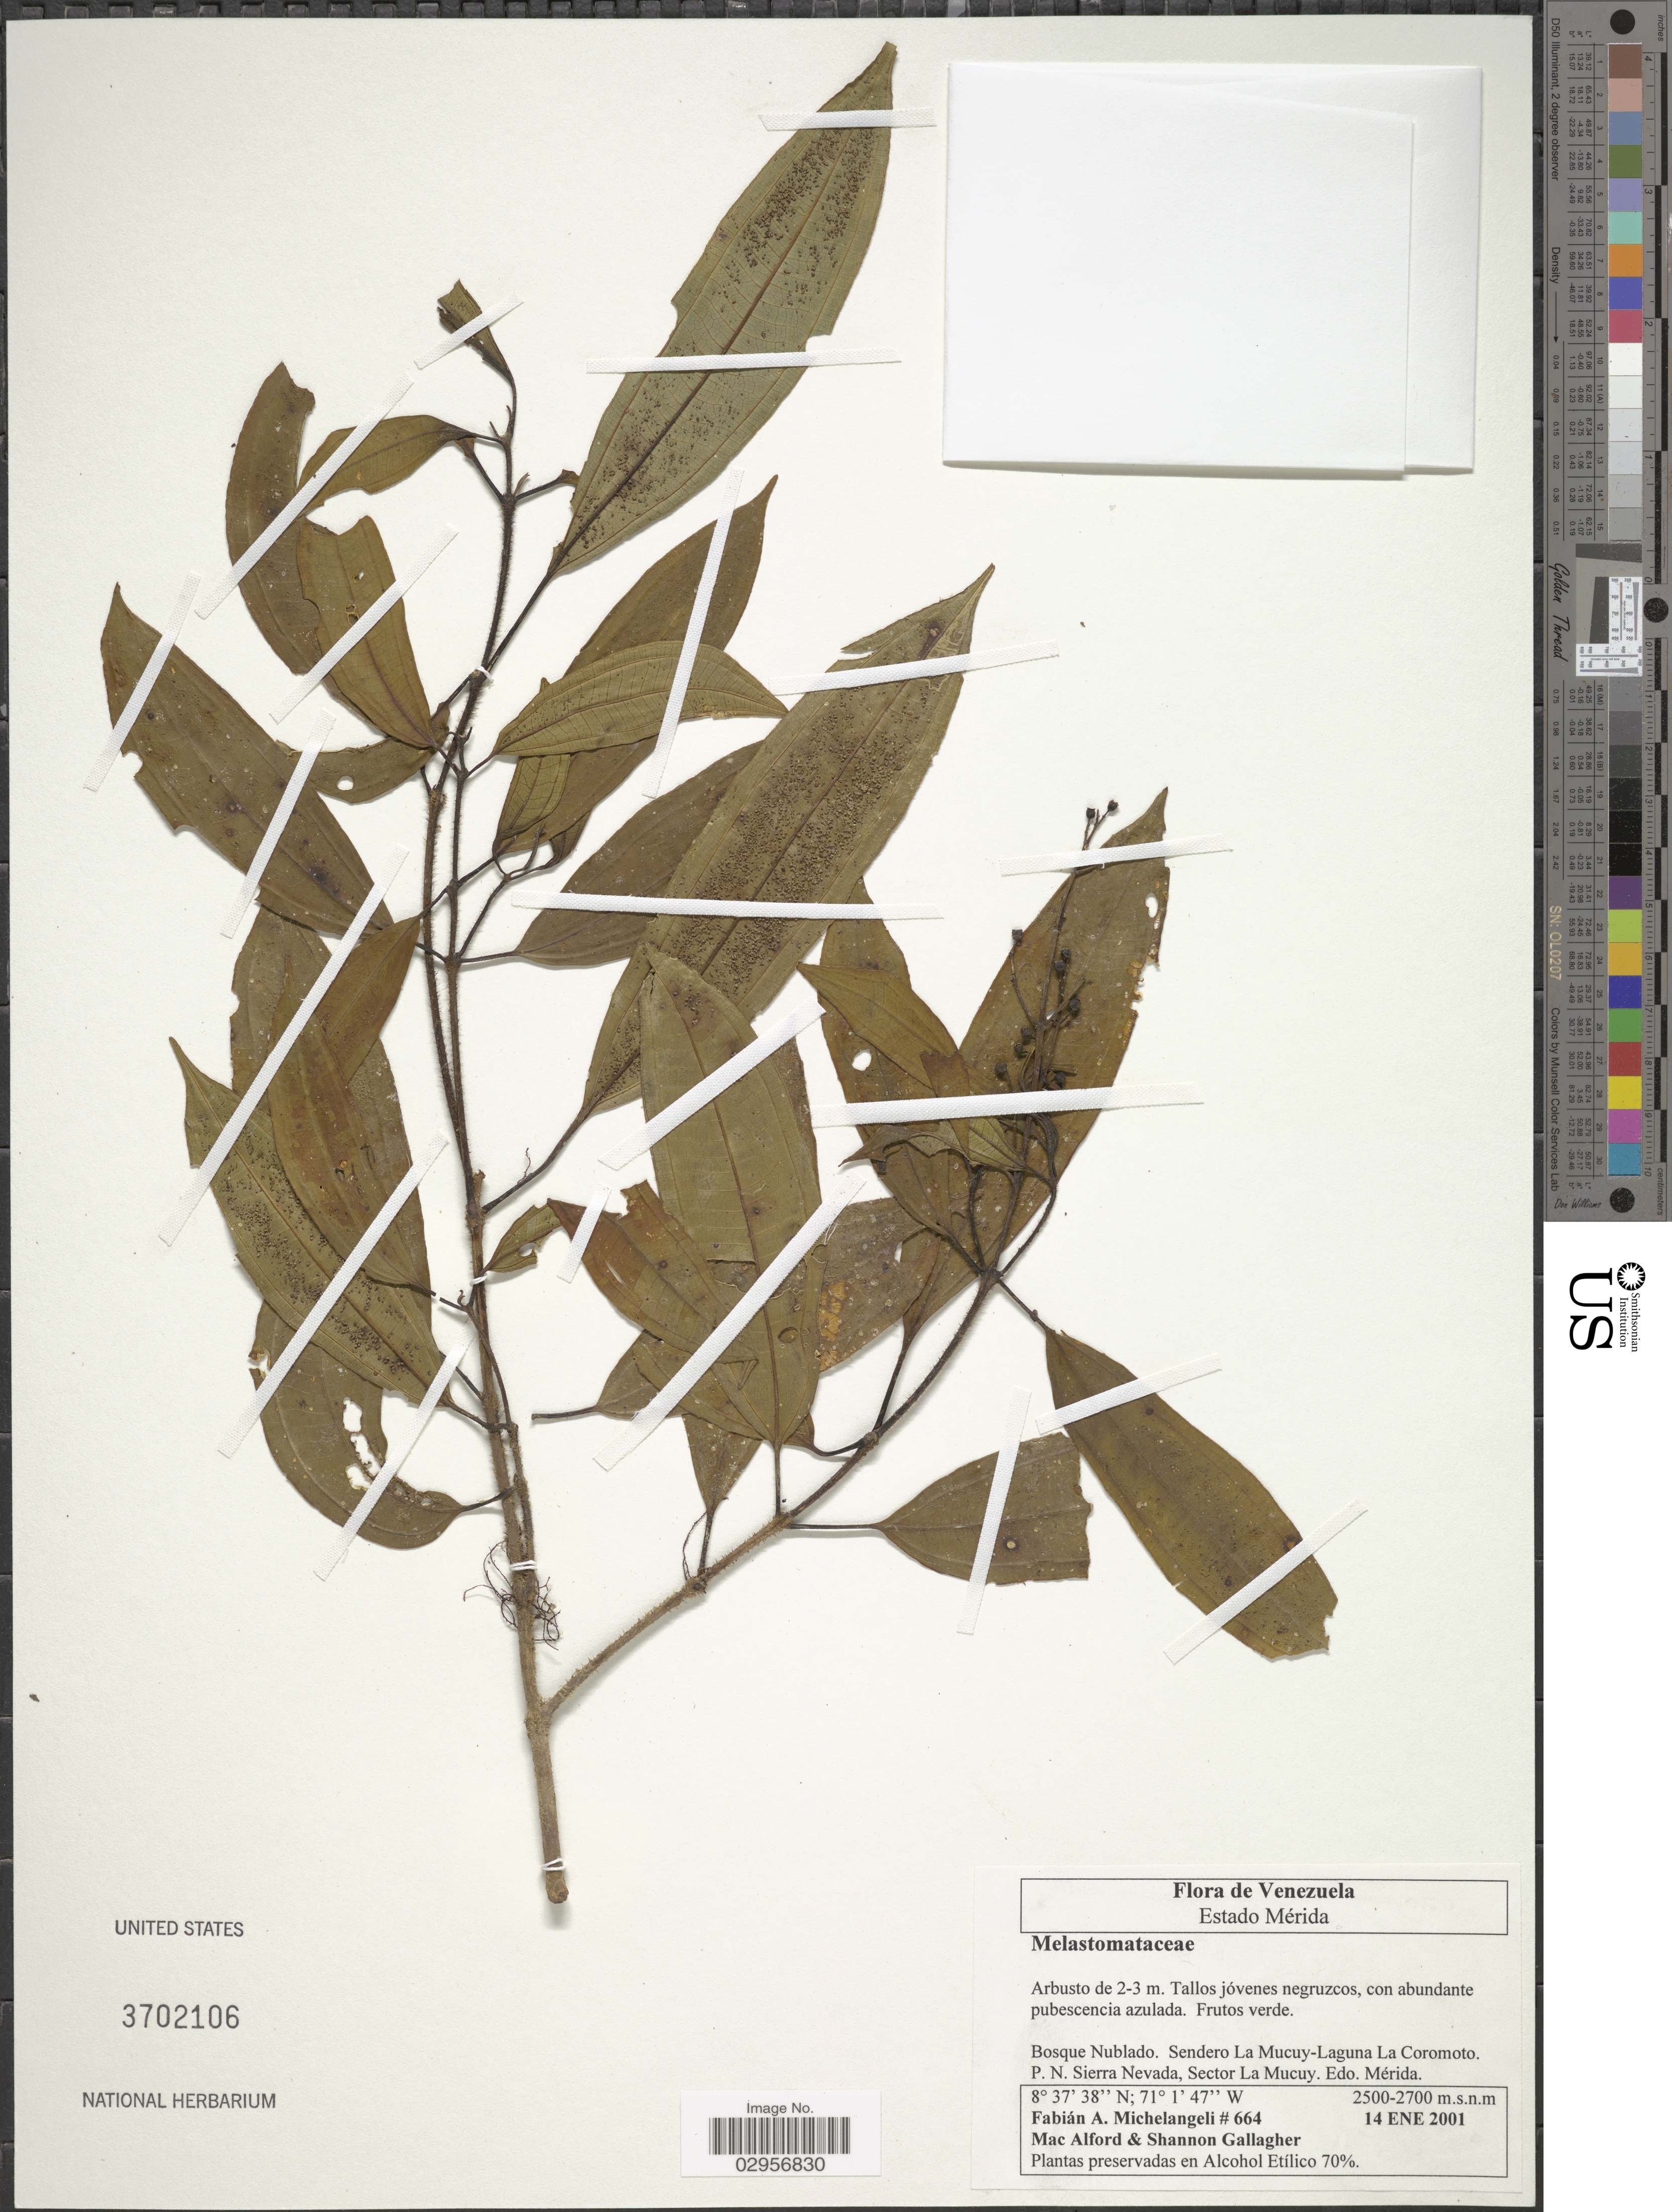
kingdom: Plantae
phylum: Tracheophyta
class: Magnoliopsida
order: Myrtales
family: Melastomataceae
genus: Miconia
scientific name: Miconia sp.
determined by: Michelangeli, F. A.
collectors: F. A. Michelangeli, M. H. Alford & S. Gallagher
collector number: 664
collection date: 2001-01-14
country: Venezuela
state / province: Mérida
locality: Bosque Nublado. Sendero La Mucuy-Laguna La Coromoto. P. N. Sierra Nevada, Sector La Mucuy.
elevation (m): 2500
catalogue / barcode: US 3702106